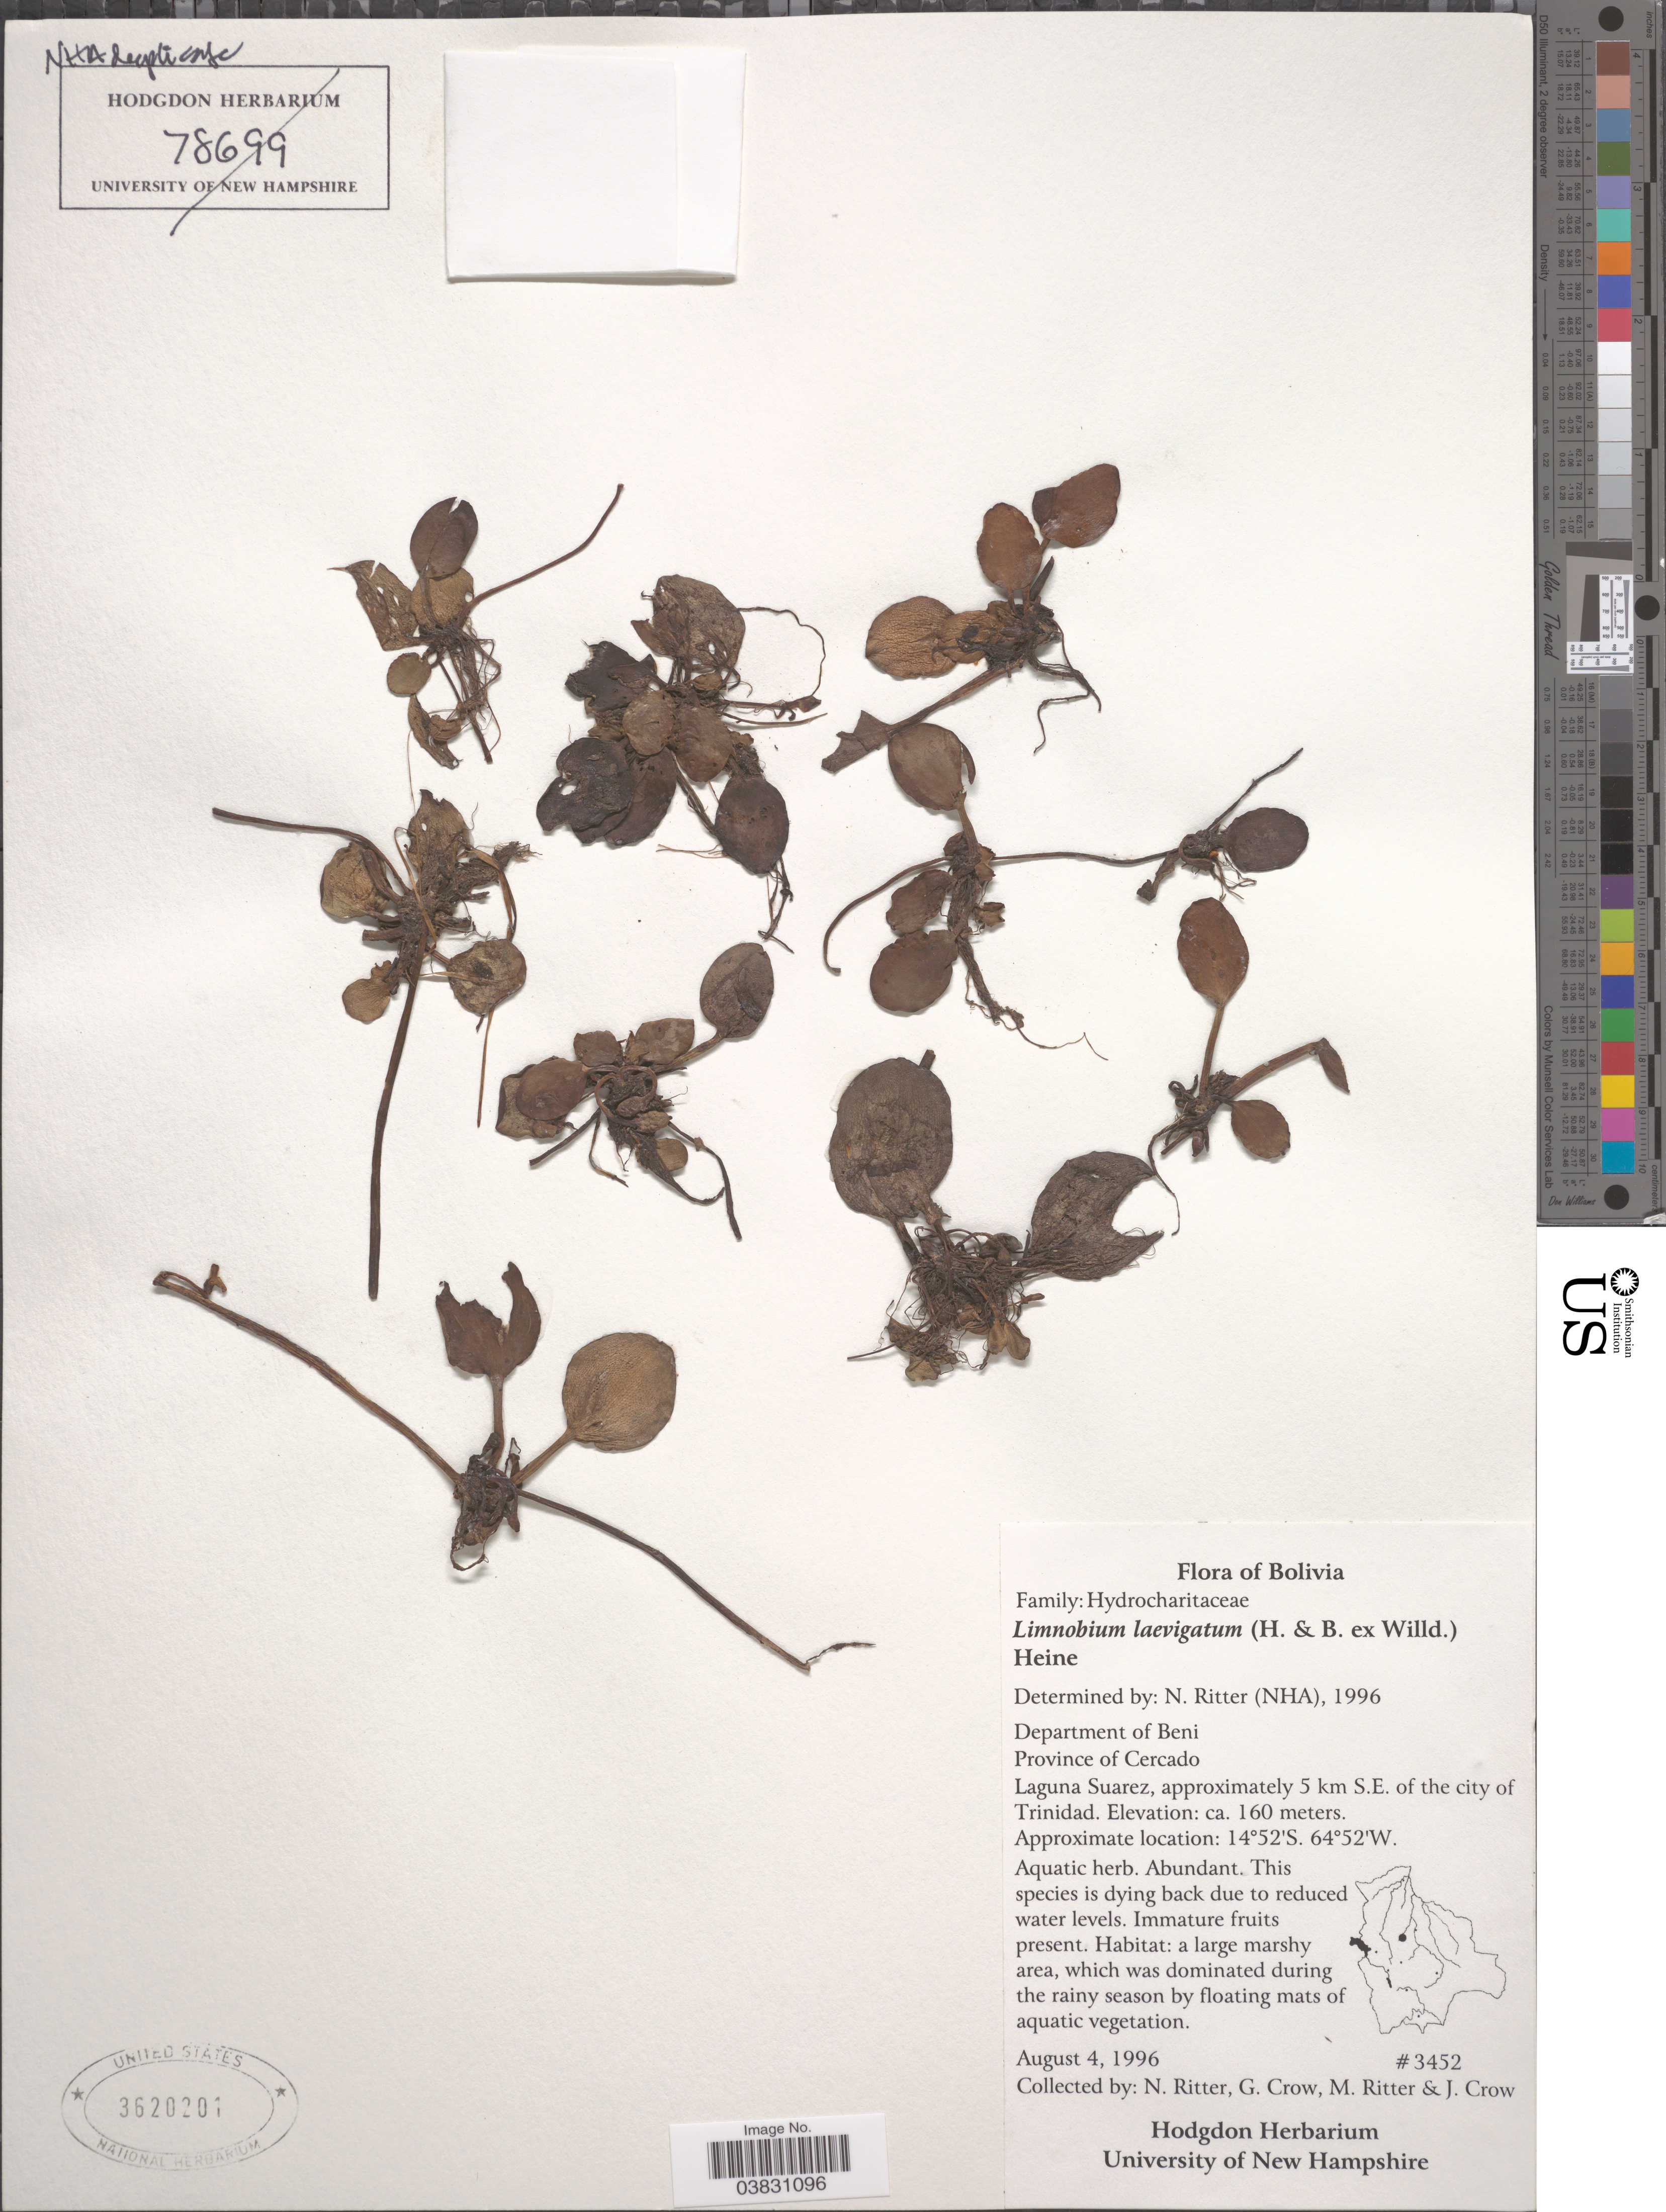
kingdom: Plantae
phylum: Tracheophyta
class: Liliopsida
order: Alismatales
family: Hydrocharitaceae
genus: Limnobium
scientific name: Limnobium laevigatum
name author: (Humb. & Bonpl. ex Willd.) Heine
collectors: N. Ritter, G. Crow, M. Ritter & J. Crow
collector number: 3452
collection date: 1996-08-04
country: Bolivia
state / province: Beni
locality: Department of Beni. Province of Cercado. Laguna Suarez, approximately 5 km S.E. of the city of Trinidad.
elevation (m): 160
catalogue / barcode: US 3620201